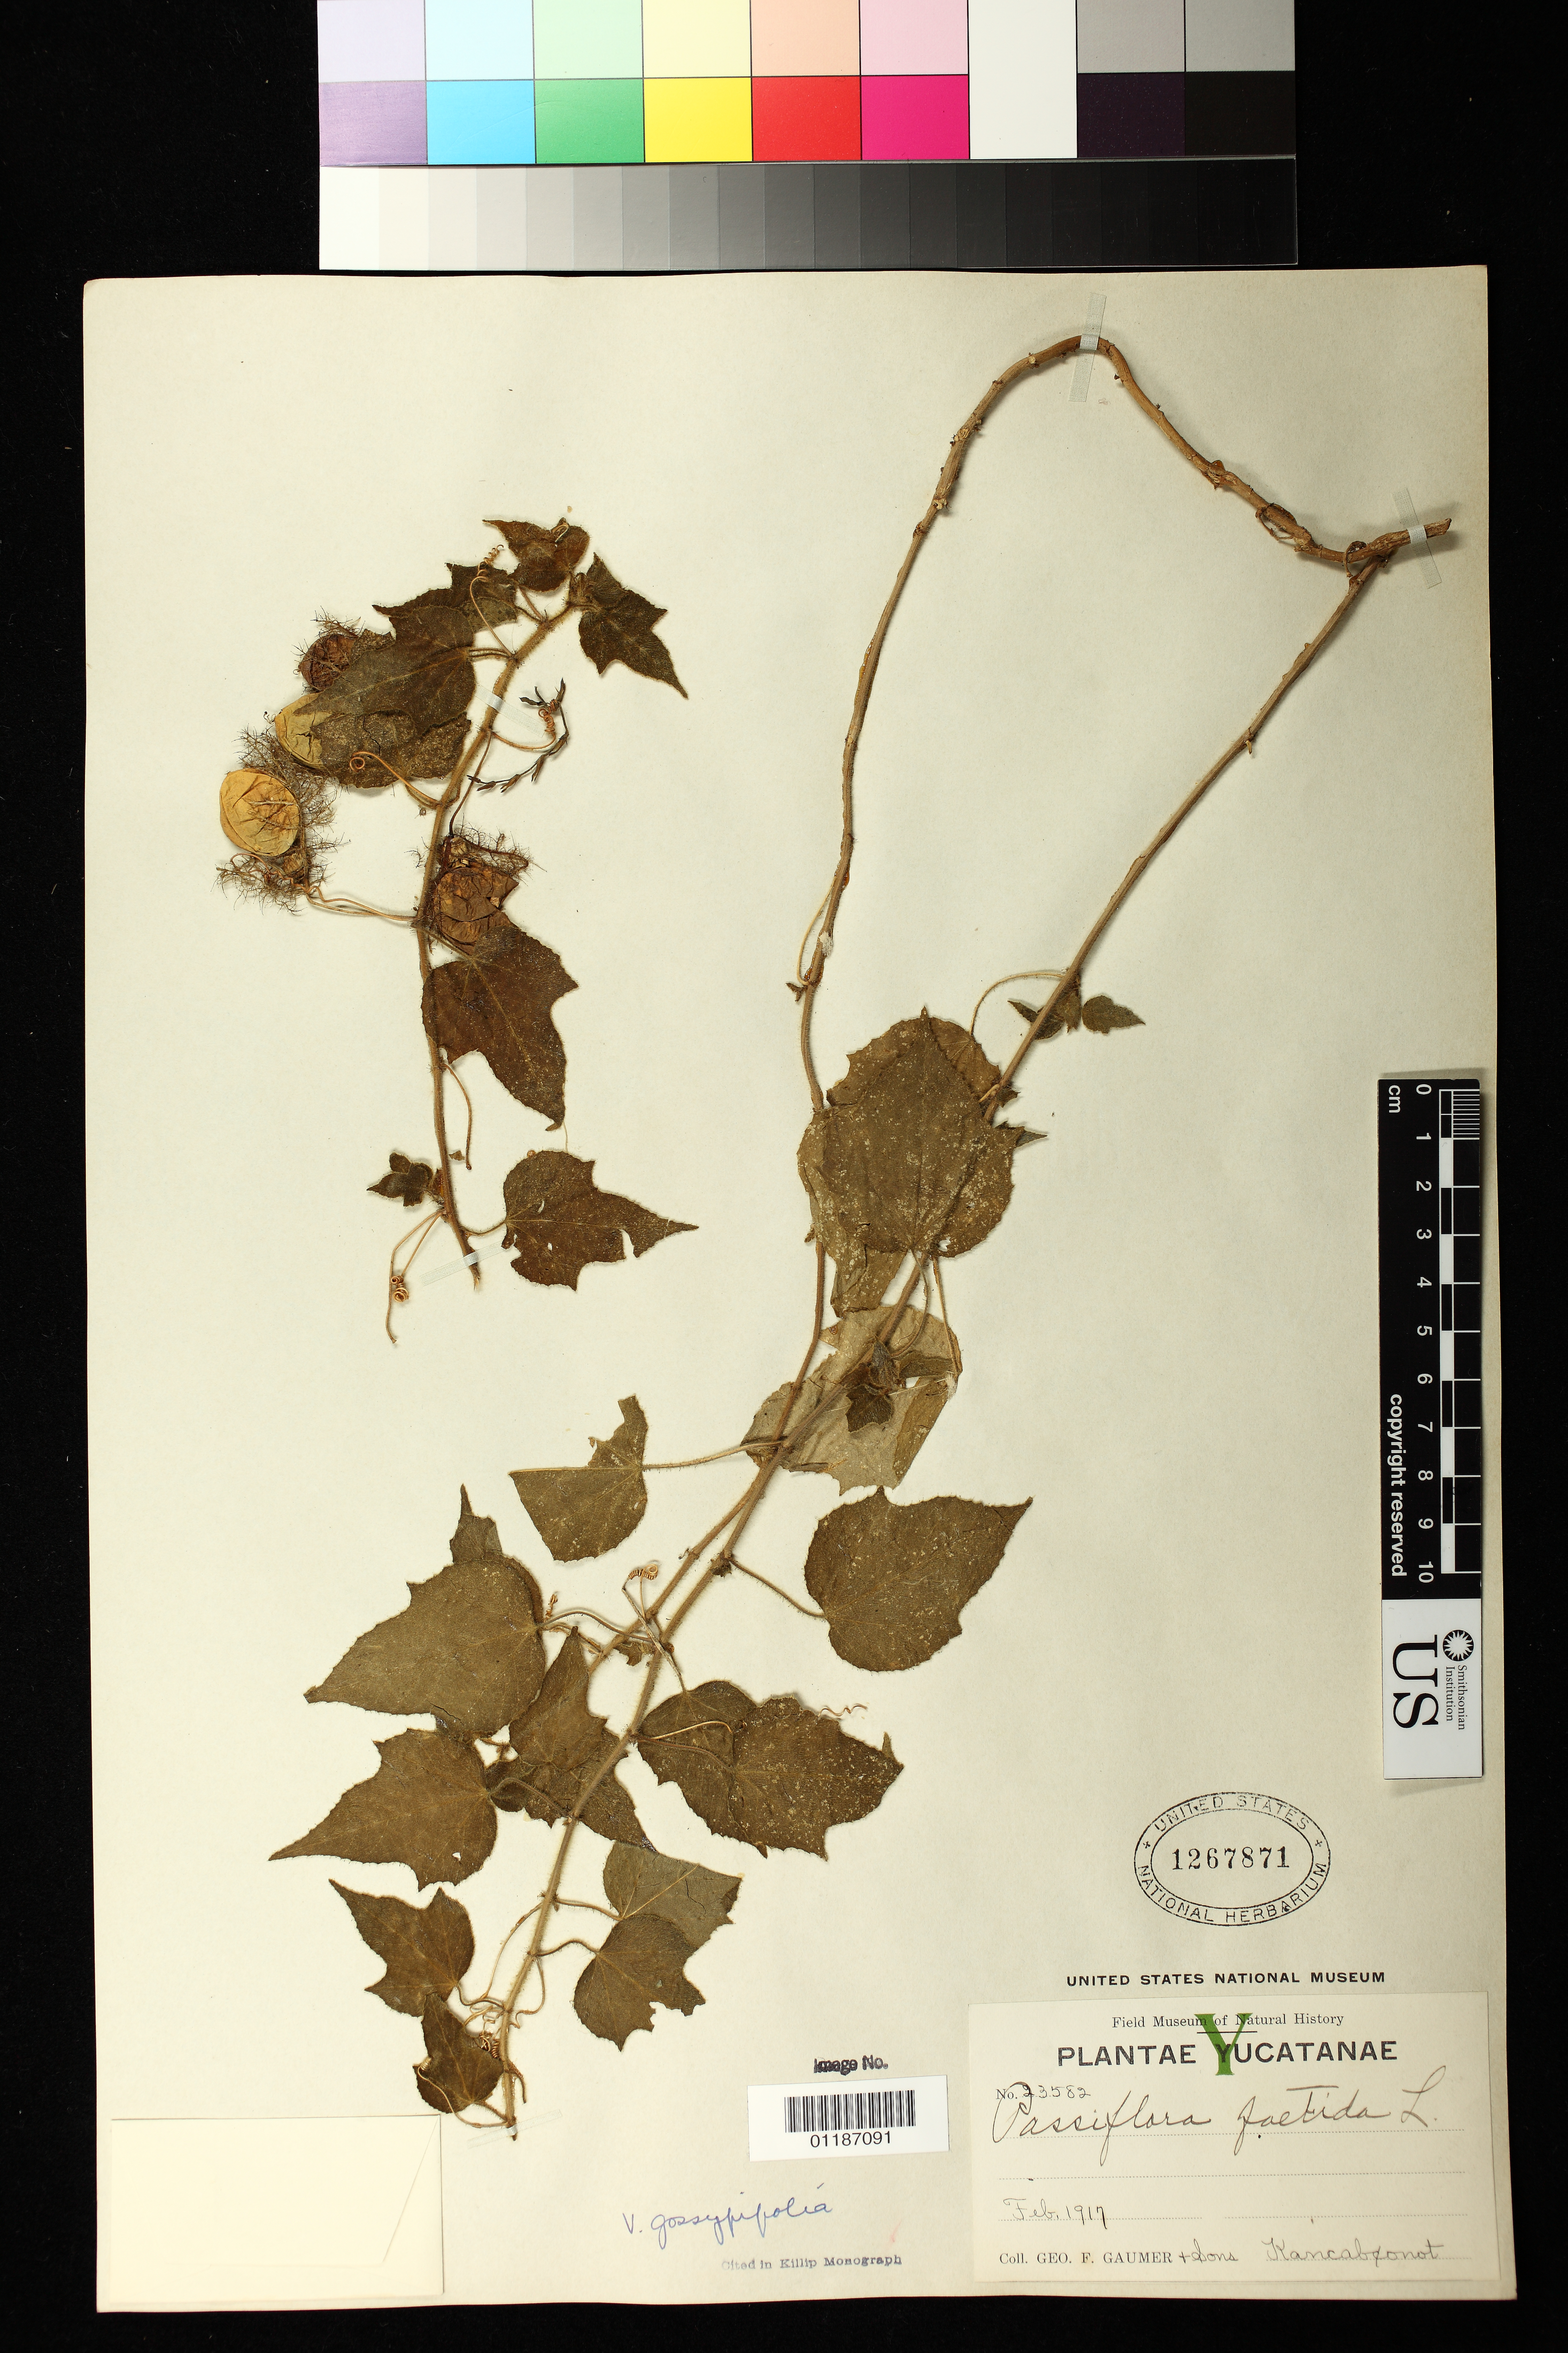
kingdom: Plantae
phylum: Tracheophyta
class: Magnoliopsida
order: Malpighiales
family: Passifloraceae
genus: Passiflora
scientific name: Passiflora foetida var. gossypiifolia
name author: (Desv.) Mast.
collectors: G. F. Gaumer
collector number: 23582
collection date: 1917-02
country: Mexico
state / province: Yucatán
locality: Kancabonot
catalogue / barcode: US 1267871